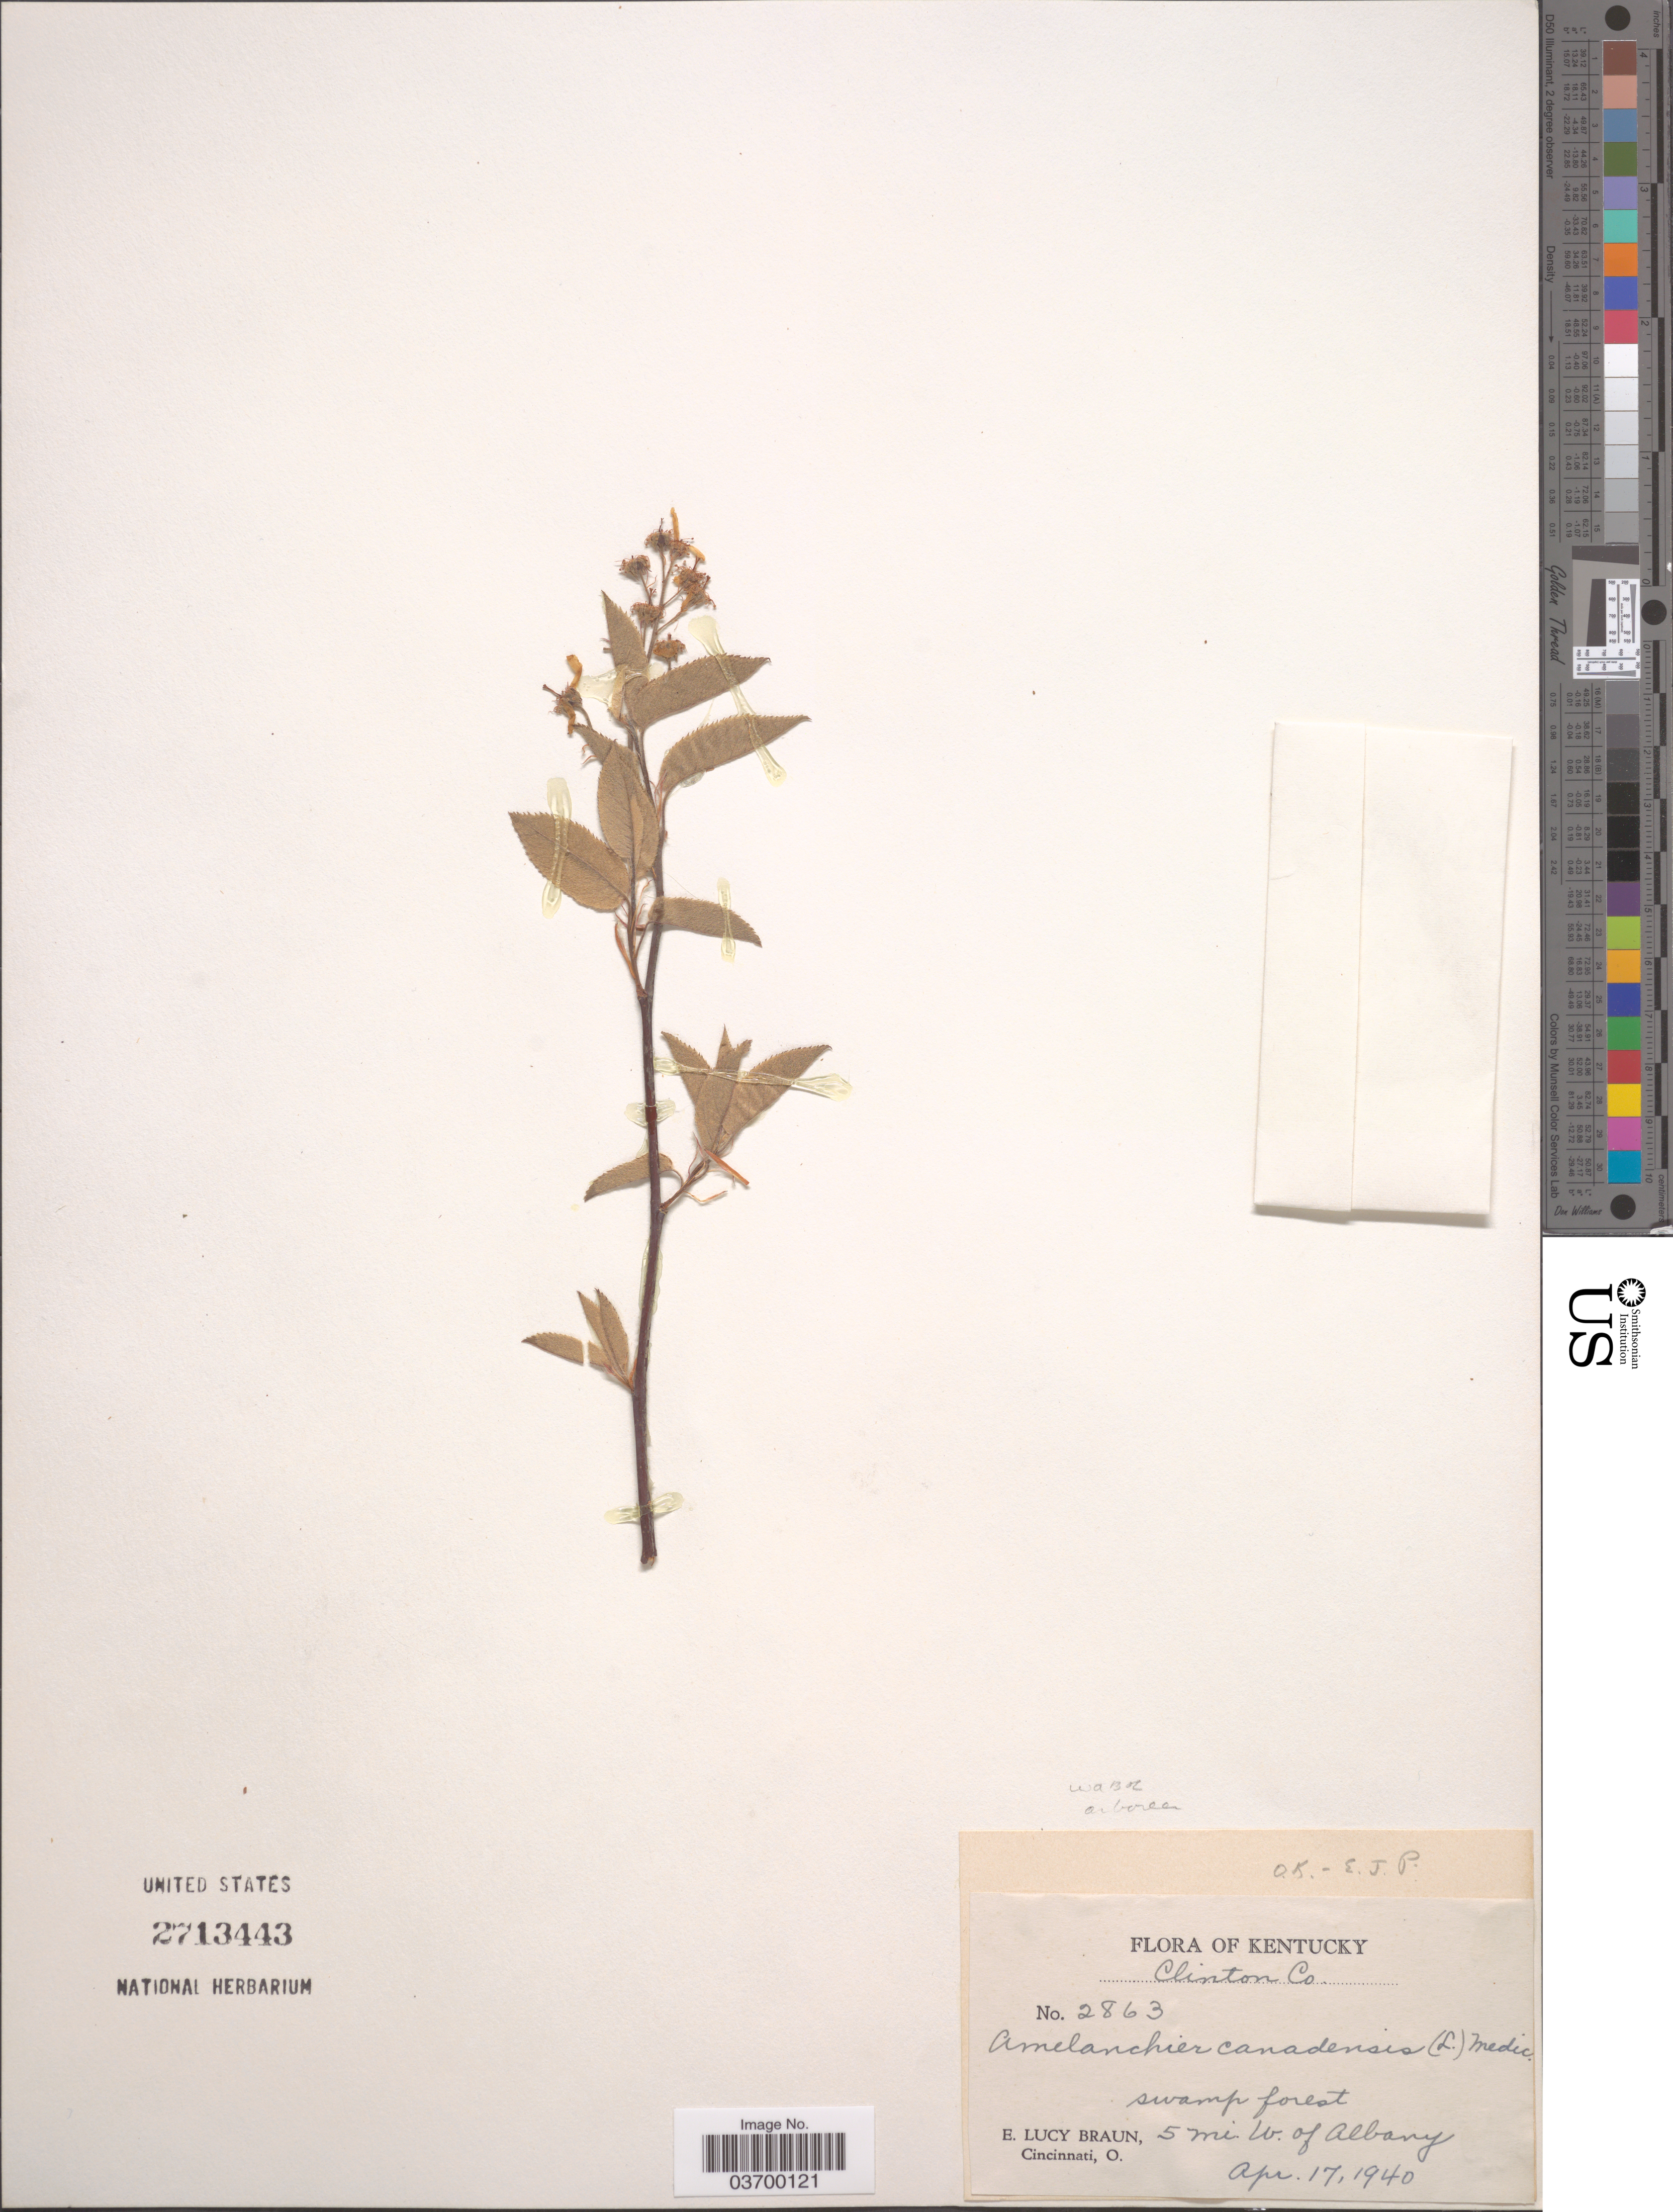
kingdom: Plantae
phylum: Tracheophyta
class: Magnoliopsida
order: Rosales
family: Rosaceae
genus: Amelanchier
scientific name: Amelanchier arborea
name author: (F. Michx.) Fernald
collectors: E. L. Braun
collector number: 2863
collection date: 1940-04-17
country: United States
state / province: Kentucky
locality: Clinton Co. 5 mi. W. of Albany.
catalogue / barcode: US 2713443